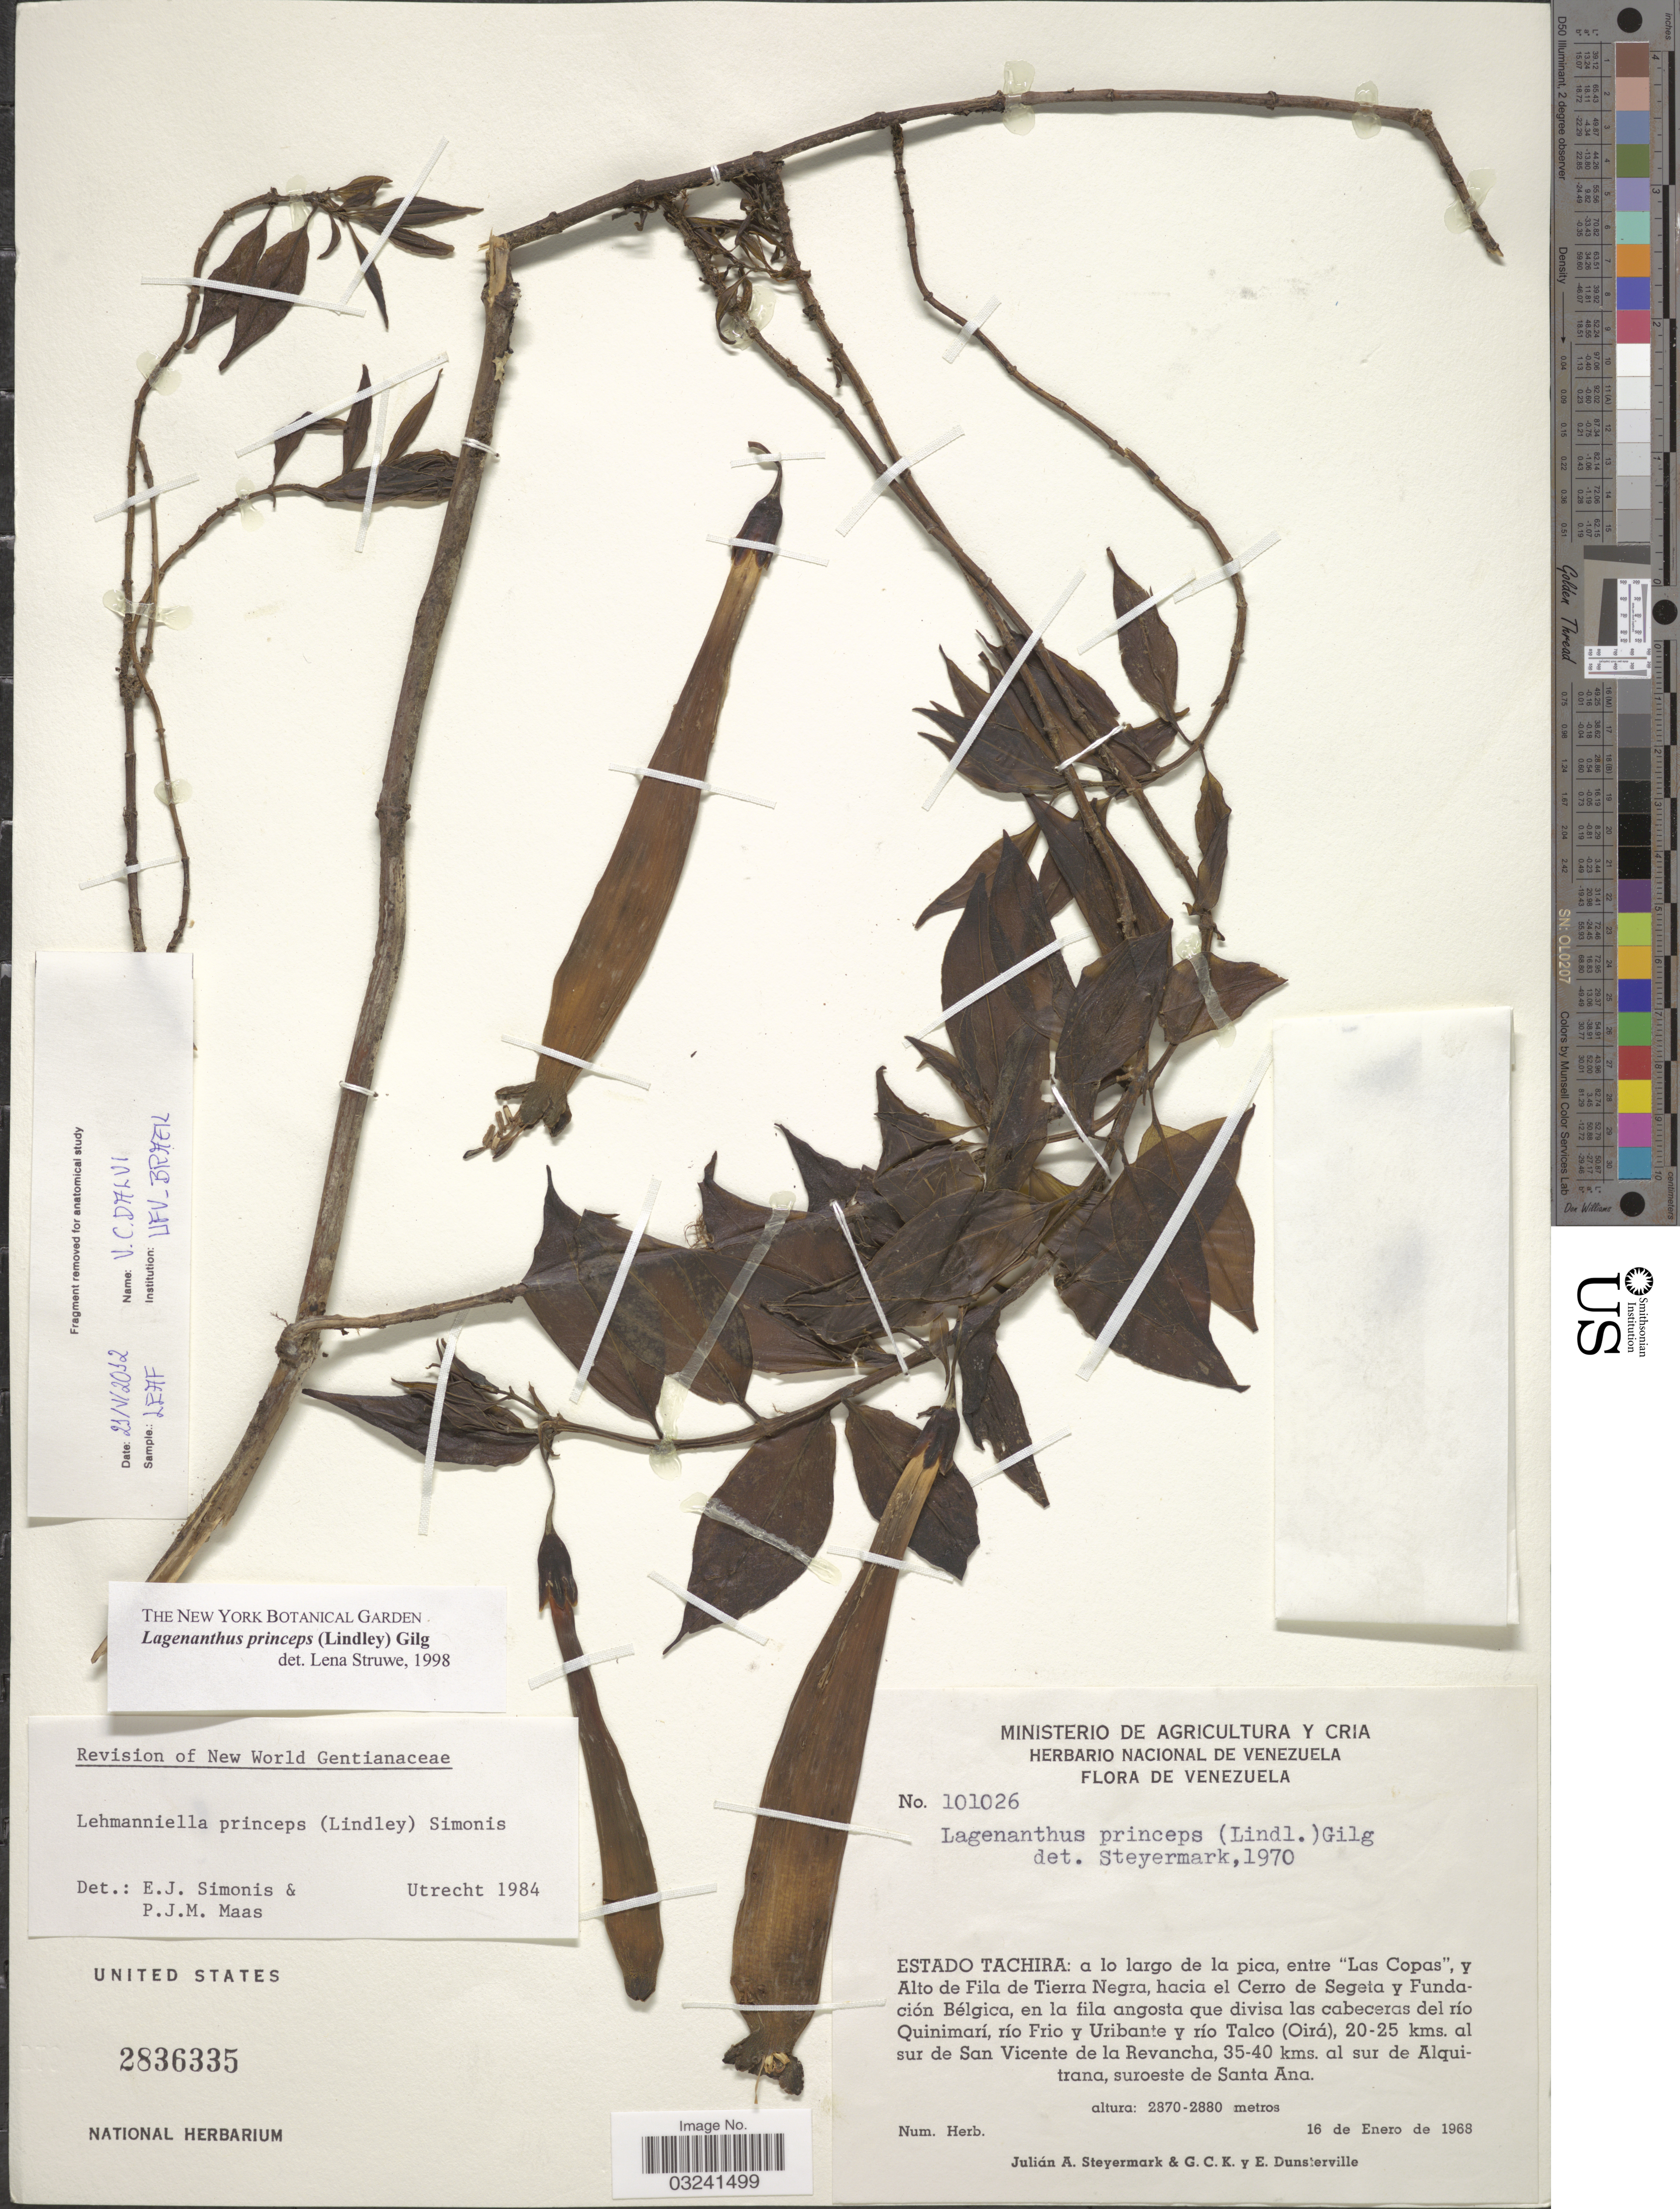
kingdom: Plantae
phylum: Tracheophyta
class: Magnoliopsida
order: Gentianales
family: Gentianaceae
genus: Lagenanthus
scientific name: Lagenanthus princeps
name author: (Lindl.) Gilg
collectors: J. Steyermark, G. C. K. Dunsterville & E. Dunsterville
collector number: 101026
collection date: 1968-01-16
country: Venezuela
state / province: Tachira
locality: A lo largo de la pica, entre "Las Copas", y Alto de Fila de Tierra Negra, hacia el Cerro de Segeta y Fundación Bélgica, en la fila angosta que divisa las cabeceras del río Quinimarí, río Frio y Uribante y río Talco (Oirá), 20-25 kms. al sur de San Vicente de la Revancha, 35-40 kms. al sur de Alquitrana, suroeste de Santa Ana.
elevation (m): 2870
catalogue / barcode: US 2836335